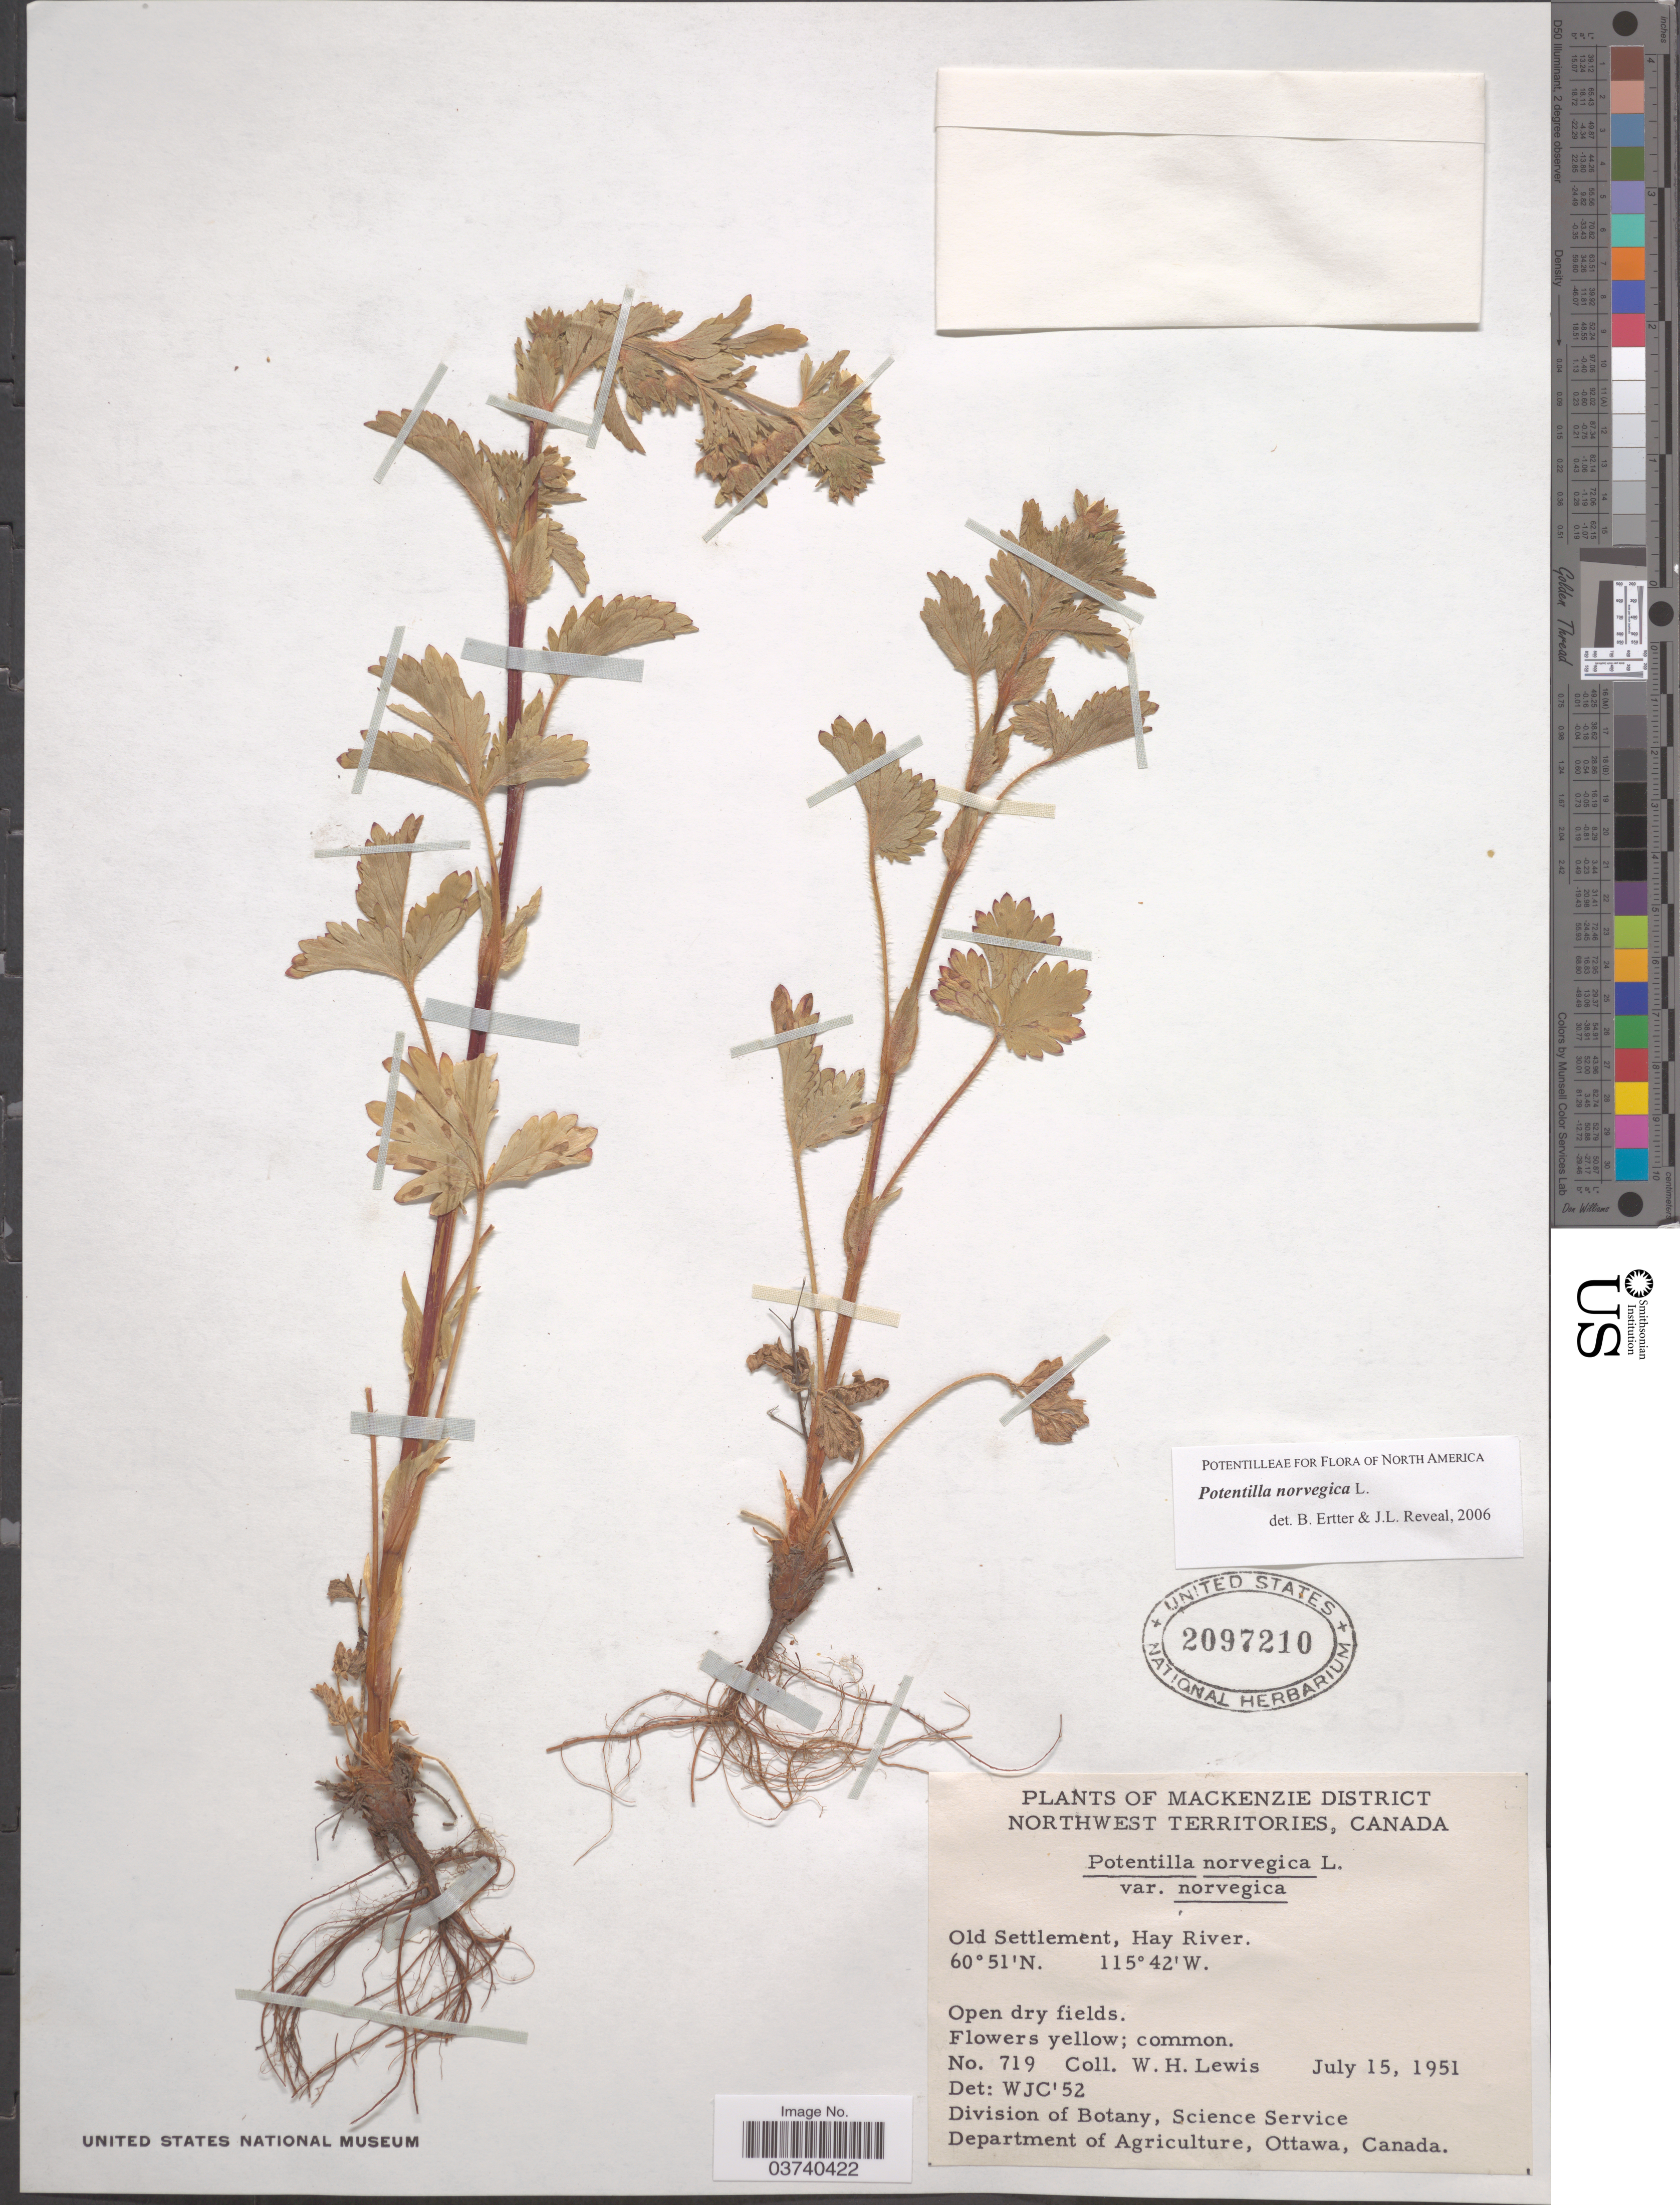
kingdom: Plantae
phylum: Tracheophyta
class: Magnoliopsida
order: Rosales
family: Rosaceae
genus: Potentilla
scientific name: Potentilla norvegica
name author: L.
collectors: W. H. Lewis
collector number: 719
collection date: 1951-07-15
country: Canada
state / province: Northwest Territories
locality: Mackenzie District. Old Settlement, Hay River.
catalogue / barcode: US 2097210